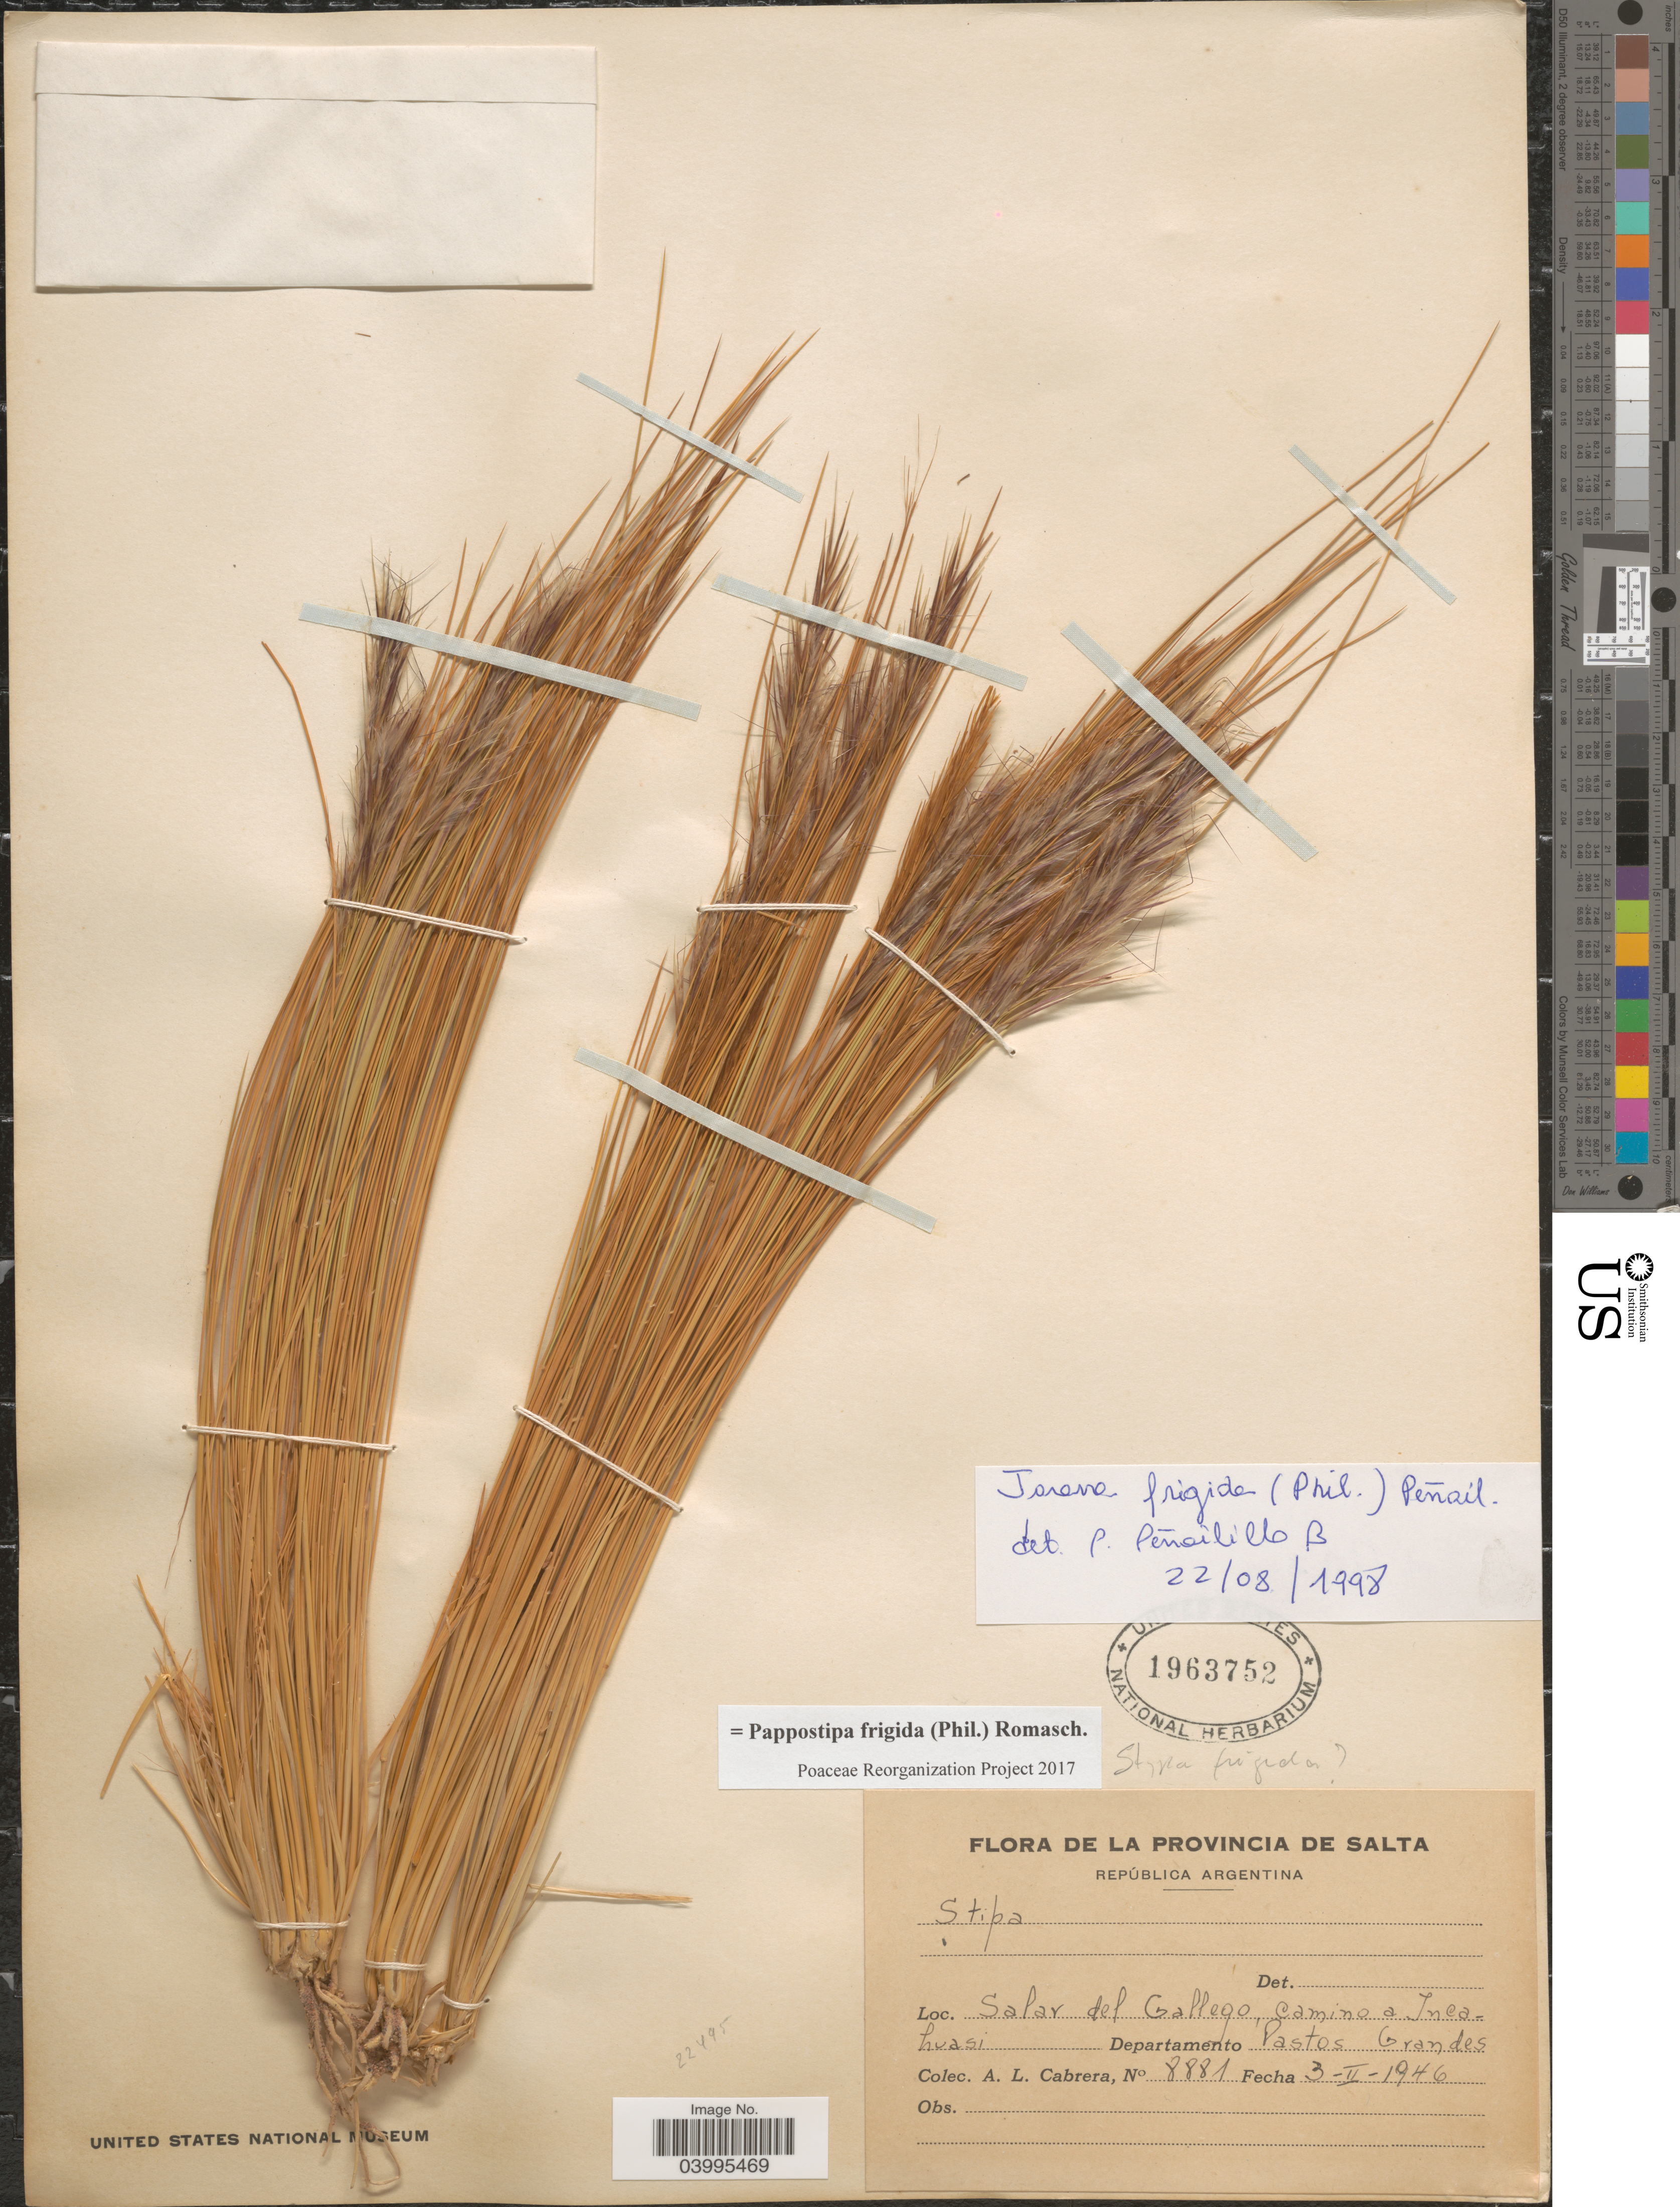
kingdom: Plantae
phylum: Tracheophyta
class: Liliopsida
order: Poales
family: Poaceae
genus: Pappostipa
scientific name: Pappostipa frigida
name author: (Phil.) Romasch.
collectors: A. L. Cabrera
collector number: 8881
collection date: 1946-02-03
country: Argentina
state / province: Salta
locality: Salar del Gallego, camino a Incahuasi. Departamento Pastos Grandes.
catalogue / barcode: US 1963752